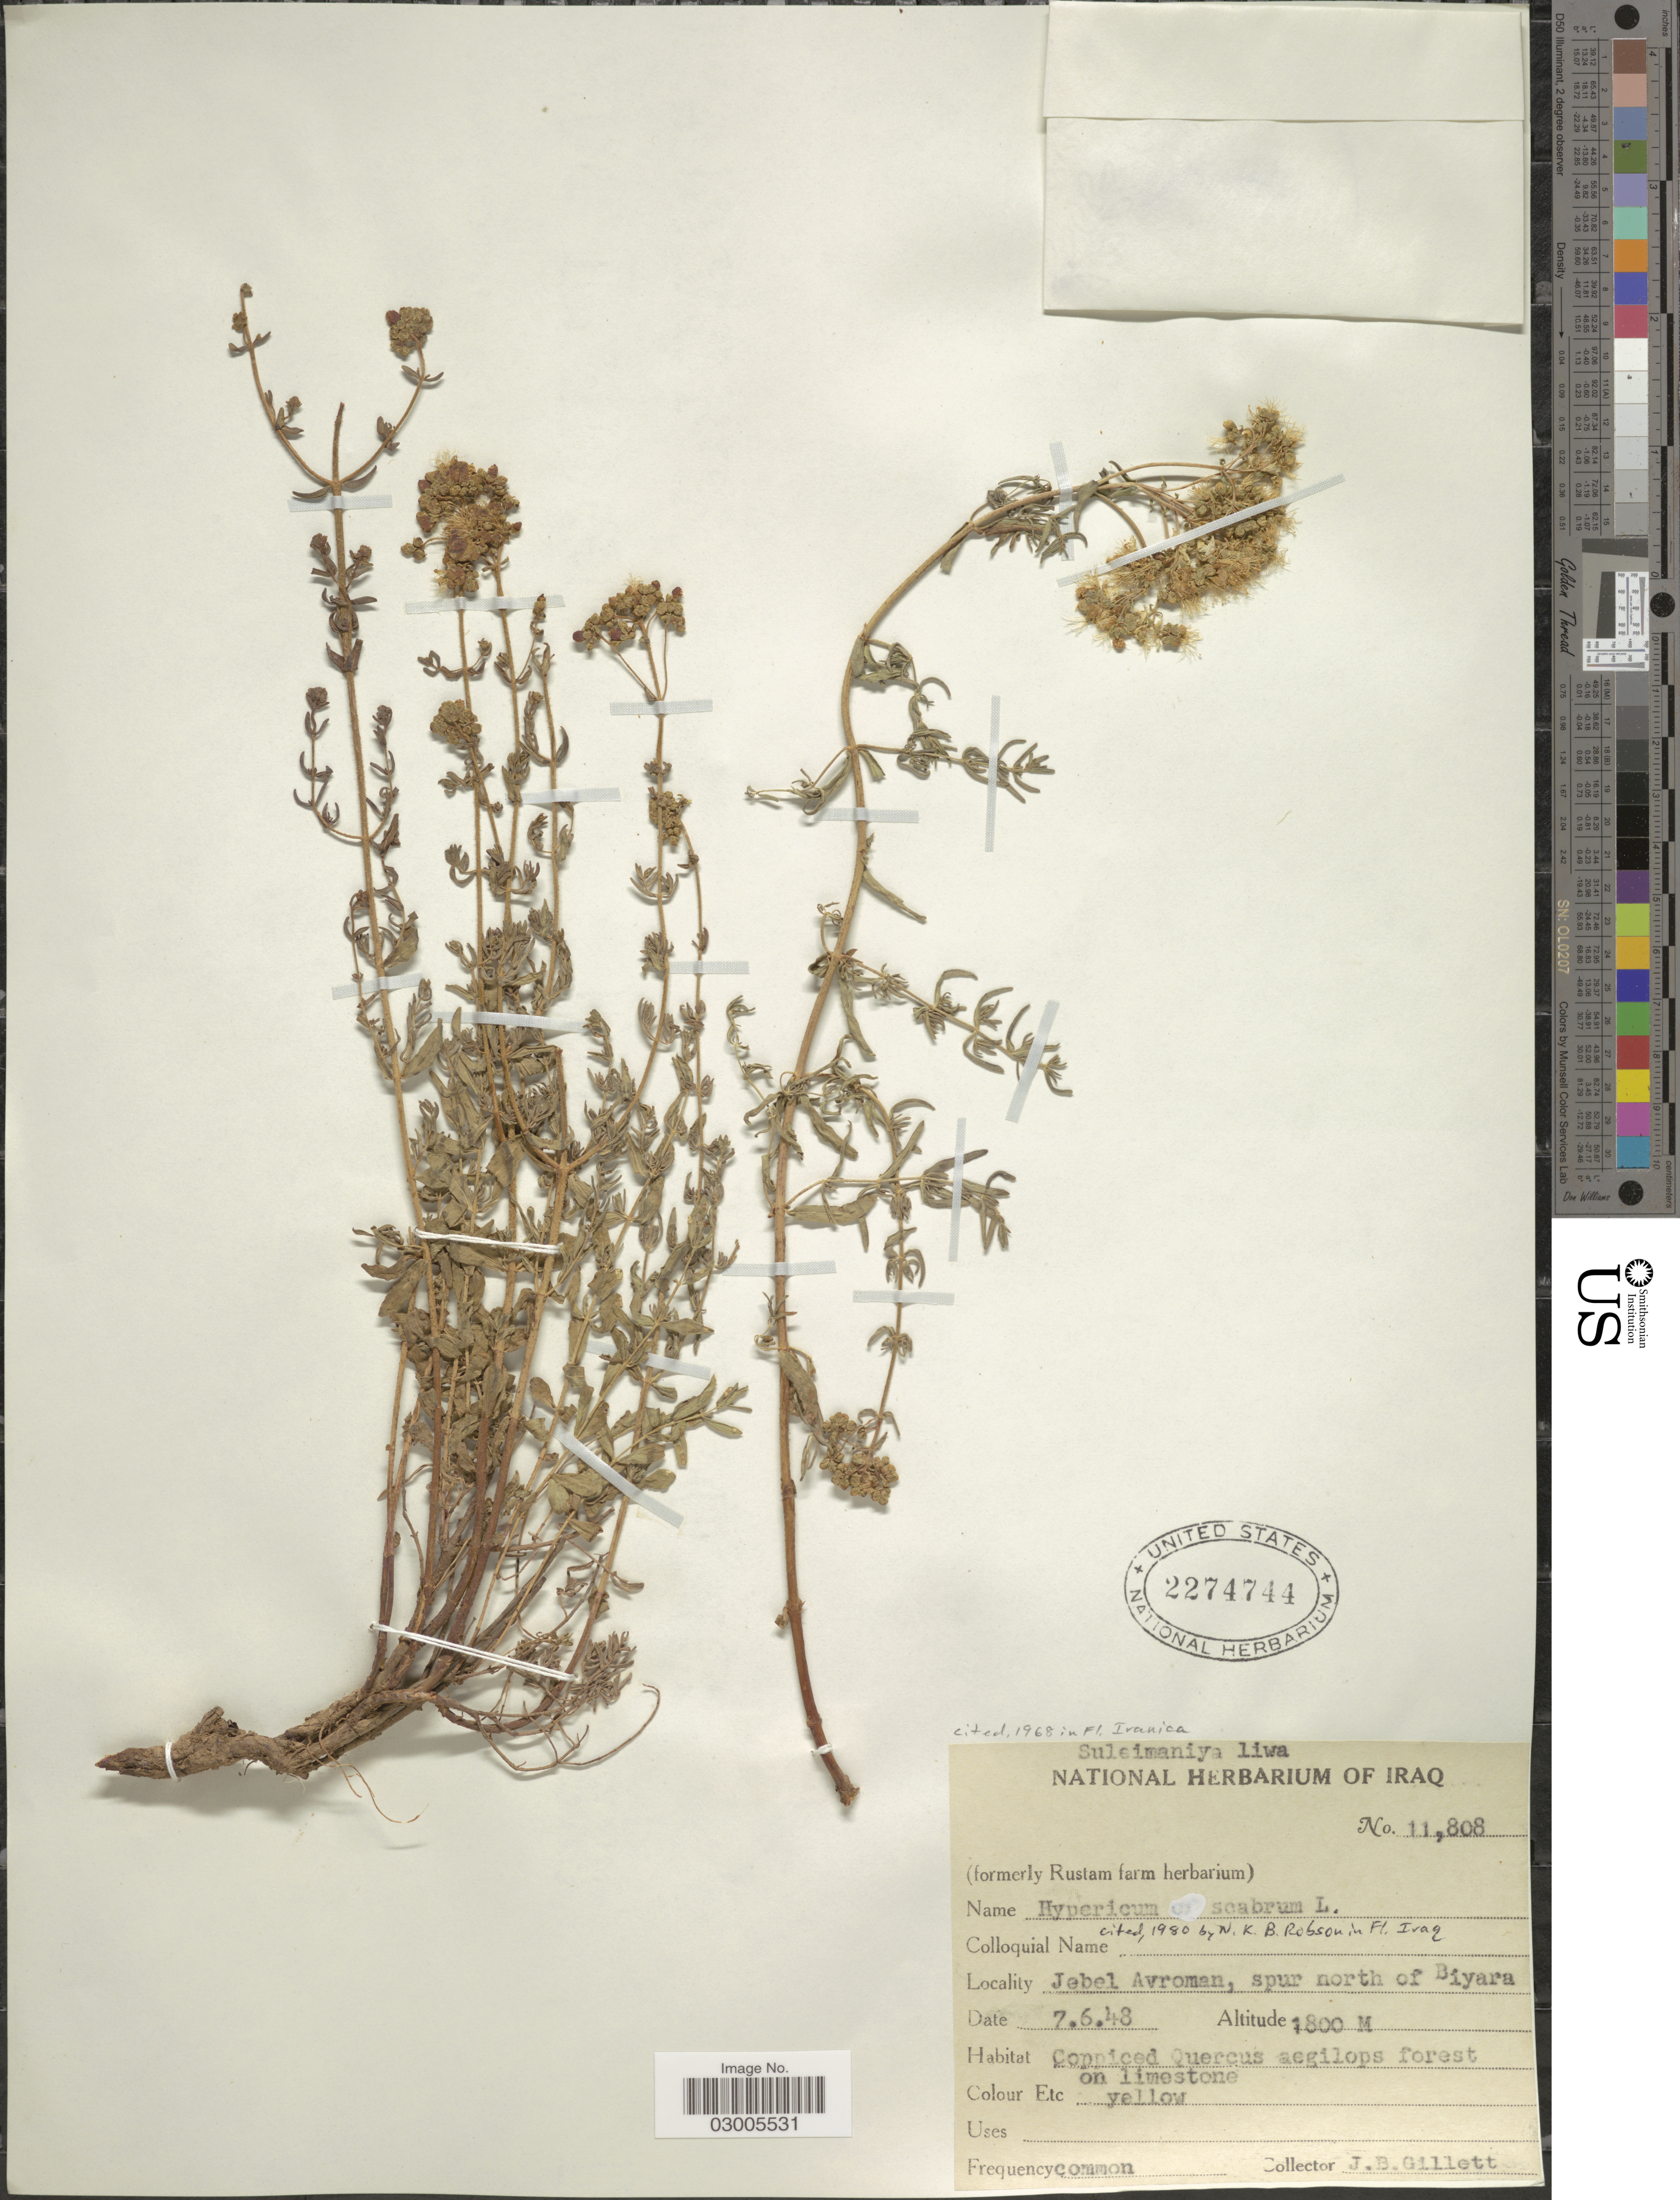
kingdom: Plantae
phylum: Tracheophyta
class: Magnoliopsida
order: Malpighiales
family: Hypericaceae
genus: Hypericum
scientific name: Hypericum scabrum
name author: L.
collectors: J. B. Gillett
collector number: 11808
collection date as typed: Transcribed d/m/y: 7/6/48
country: Iraq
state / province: As Sulaymānīyah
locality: Suleimaniya liwa. Jebel Avroman, spur north of Biyara.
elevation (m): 1800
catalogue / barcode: US 2274744